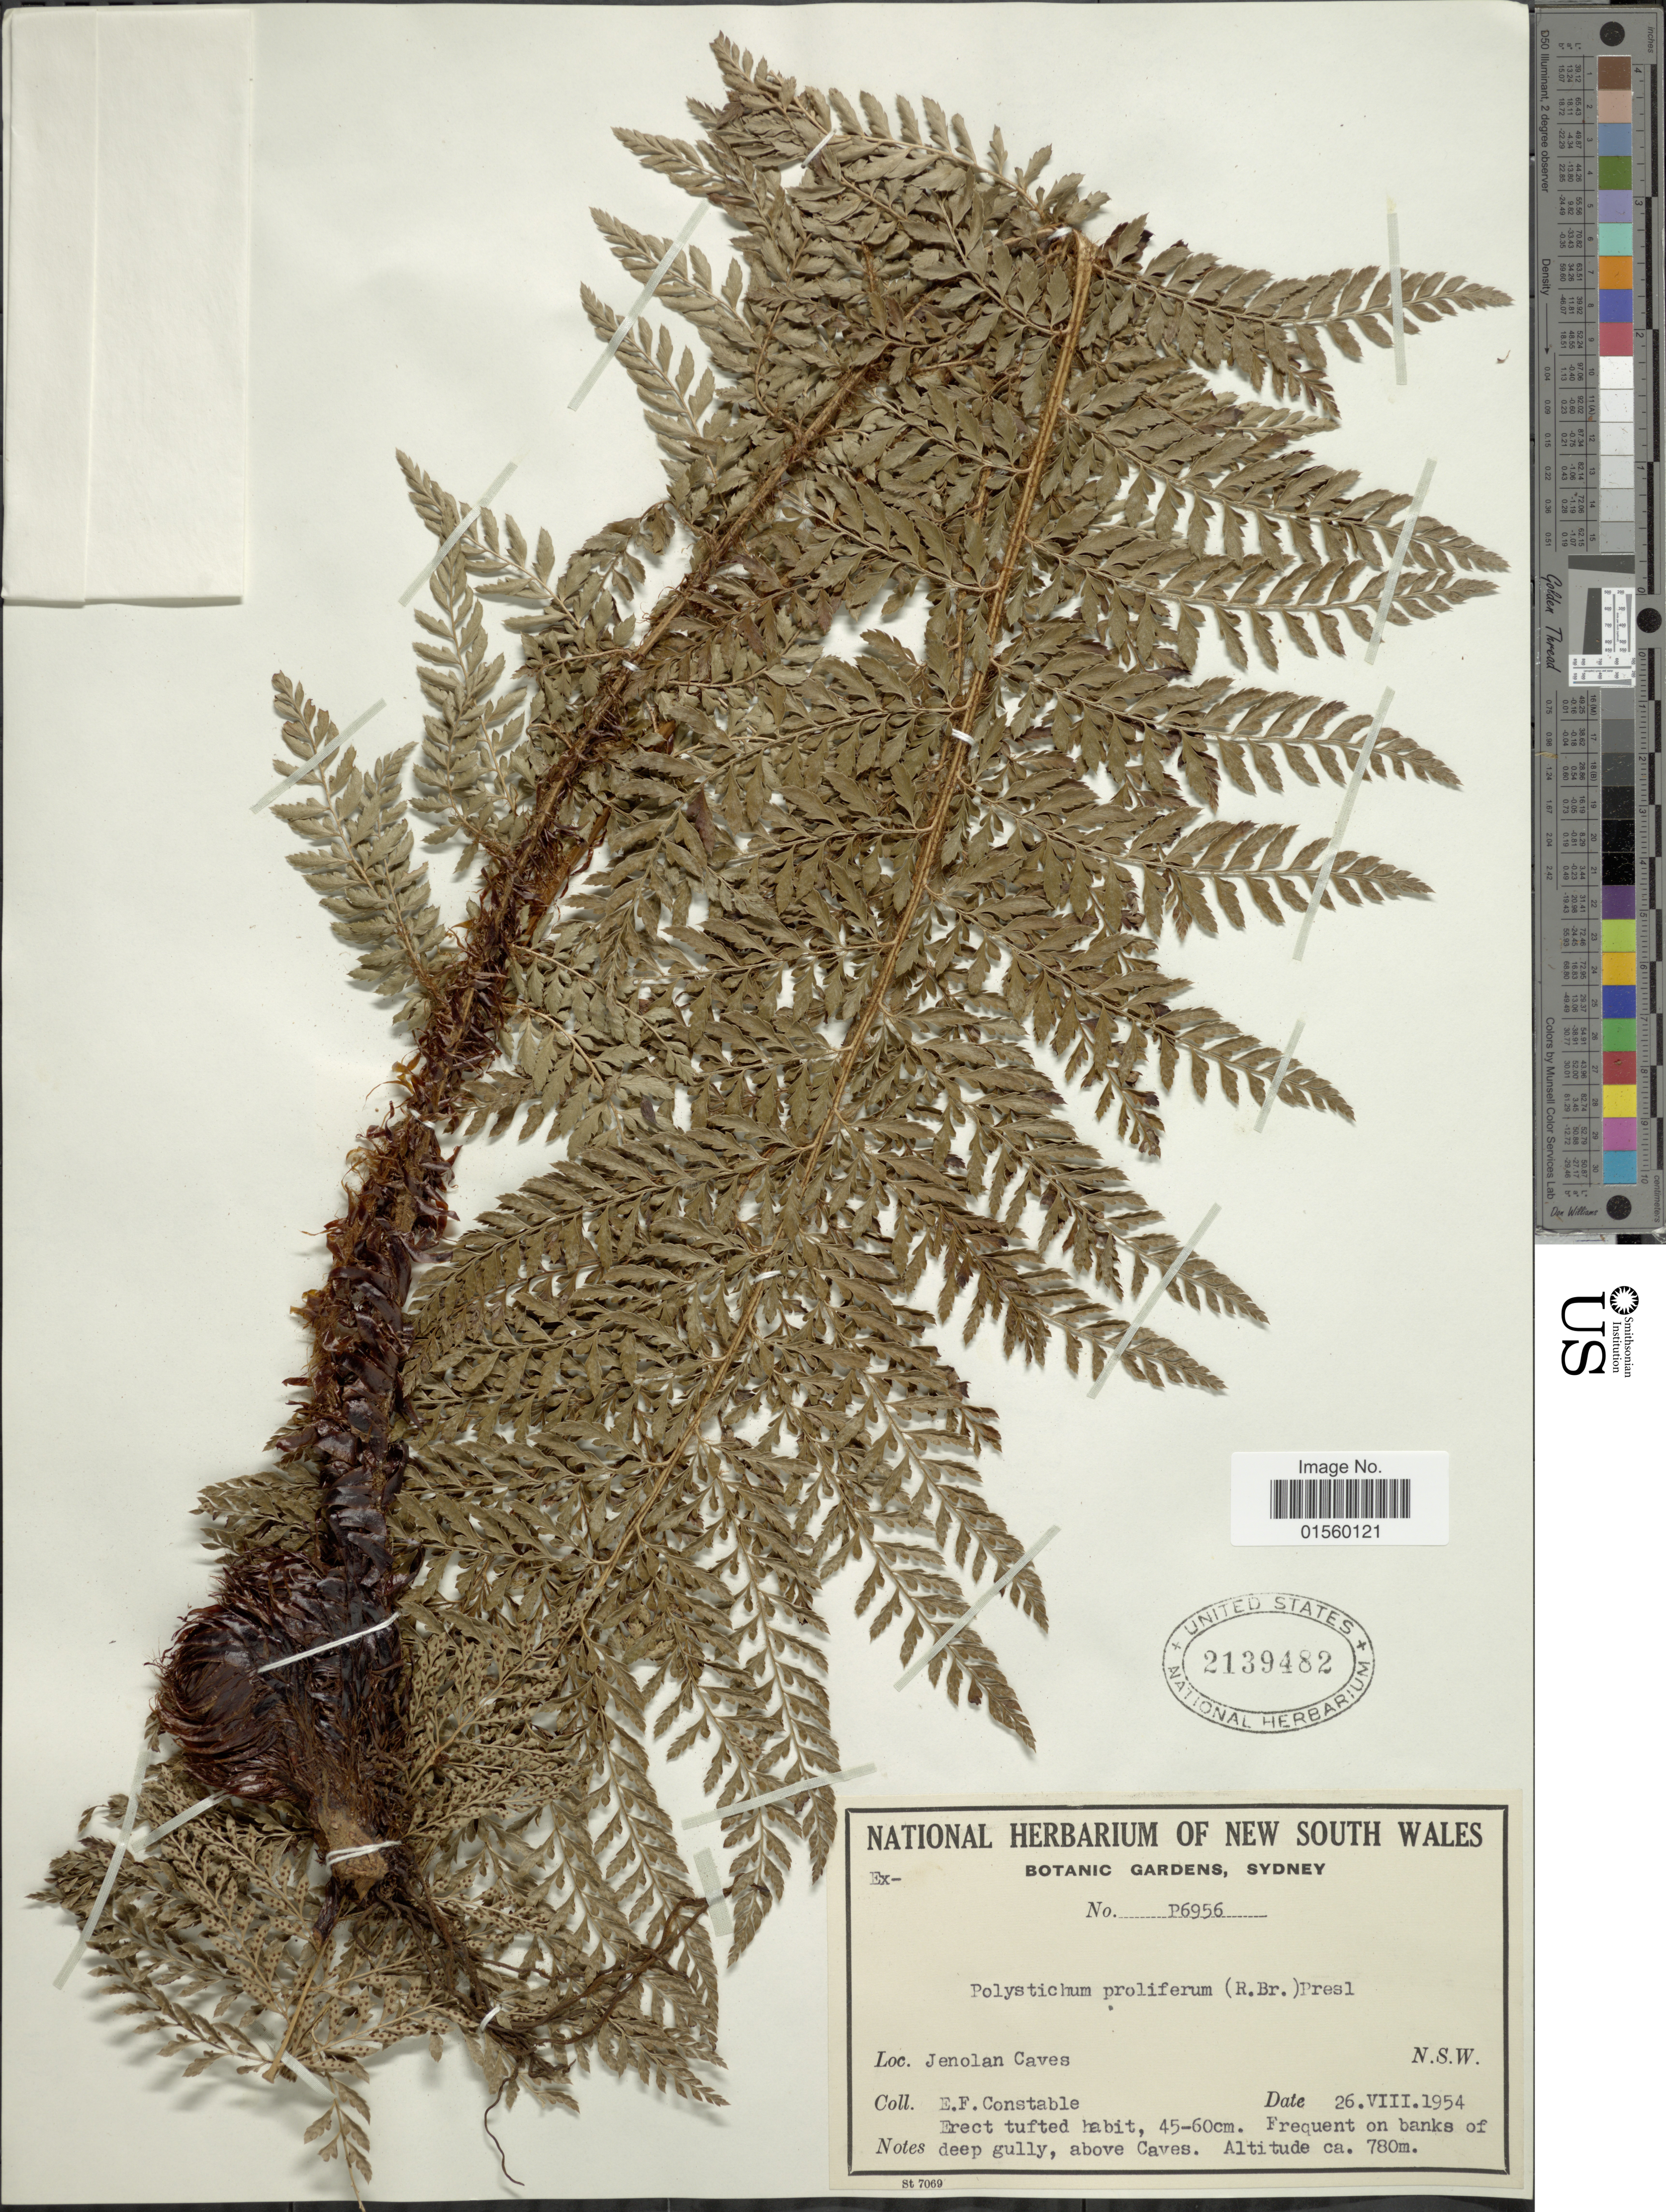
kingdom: Plantae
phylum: Tracheophyta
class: Polypodiopsida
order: Polypodiales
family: Dryopteridaceae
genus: Polystichum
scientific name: Polystichum proliferum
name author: (R. Br.) C. Presl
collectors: E. F. Constable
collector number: P6956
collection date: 1954-08-26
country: Australia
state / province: New South Wales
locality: Jenolan Caves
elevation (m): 780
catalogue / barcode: US 2139482